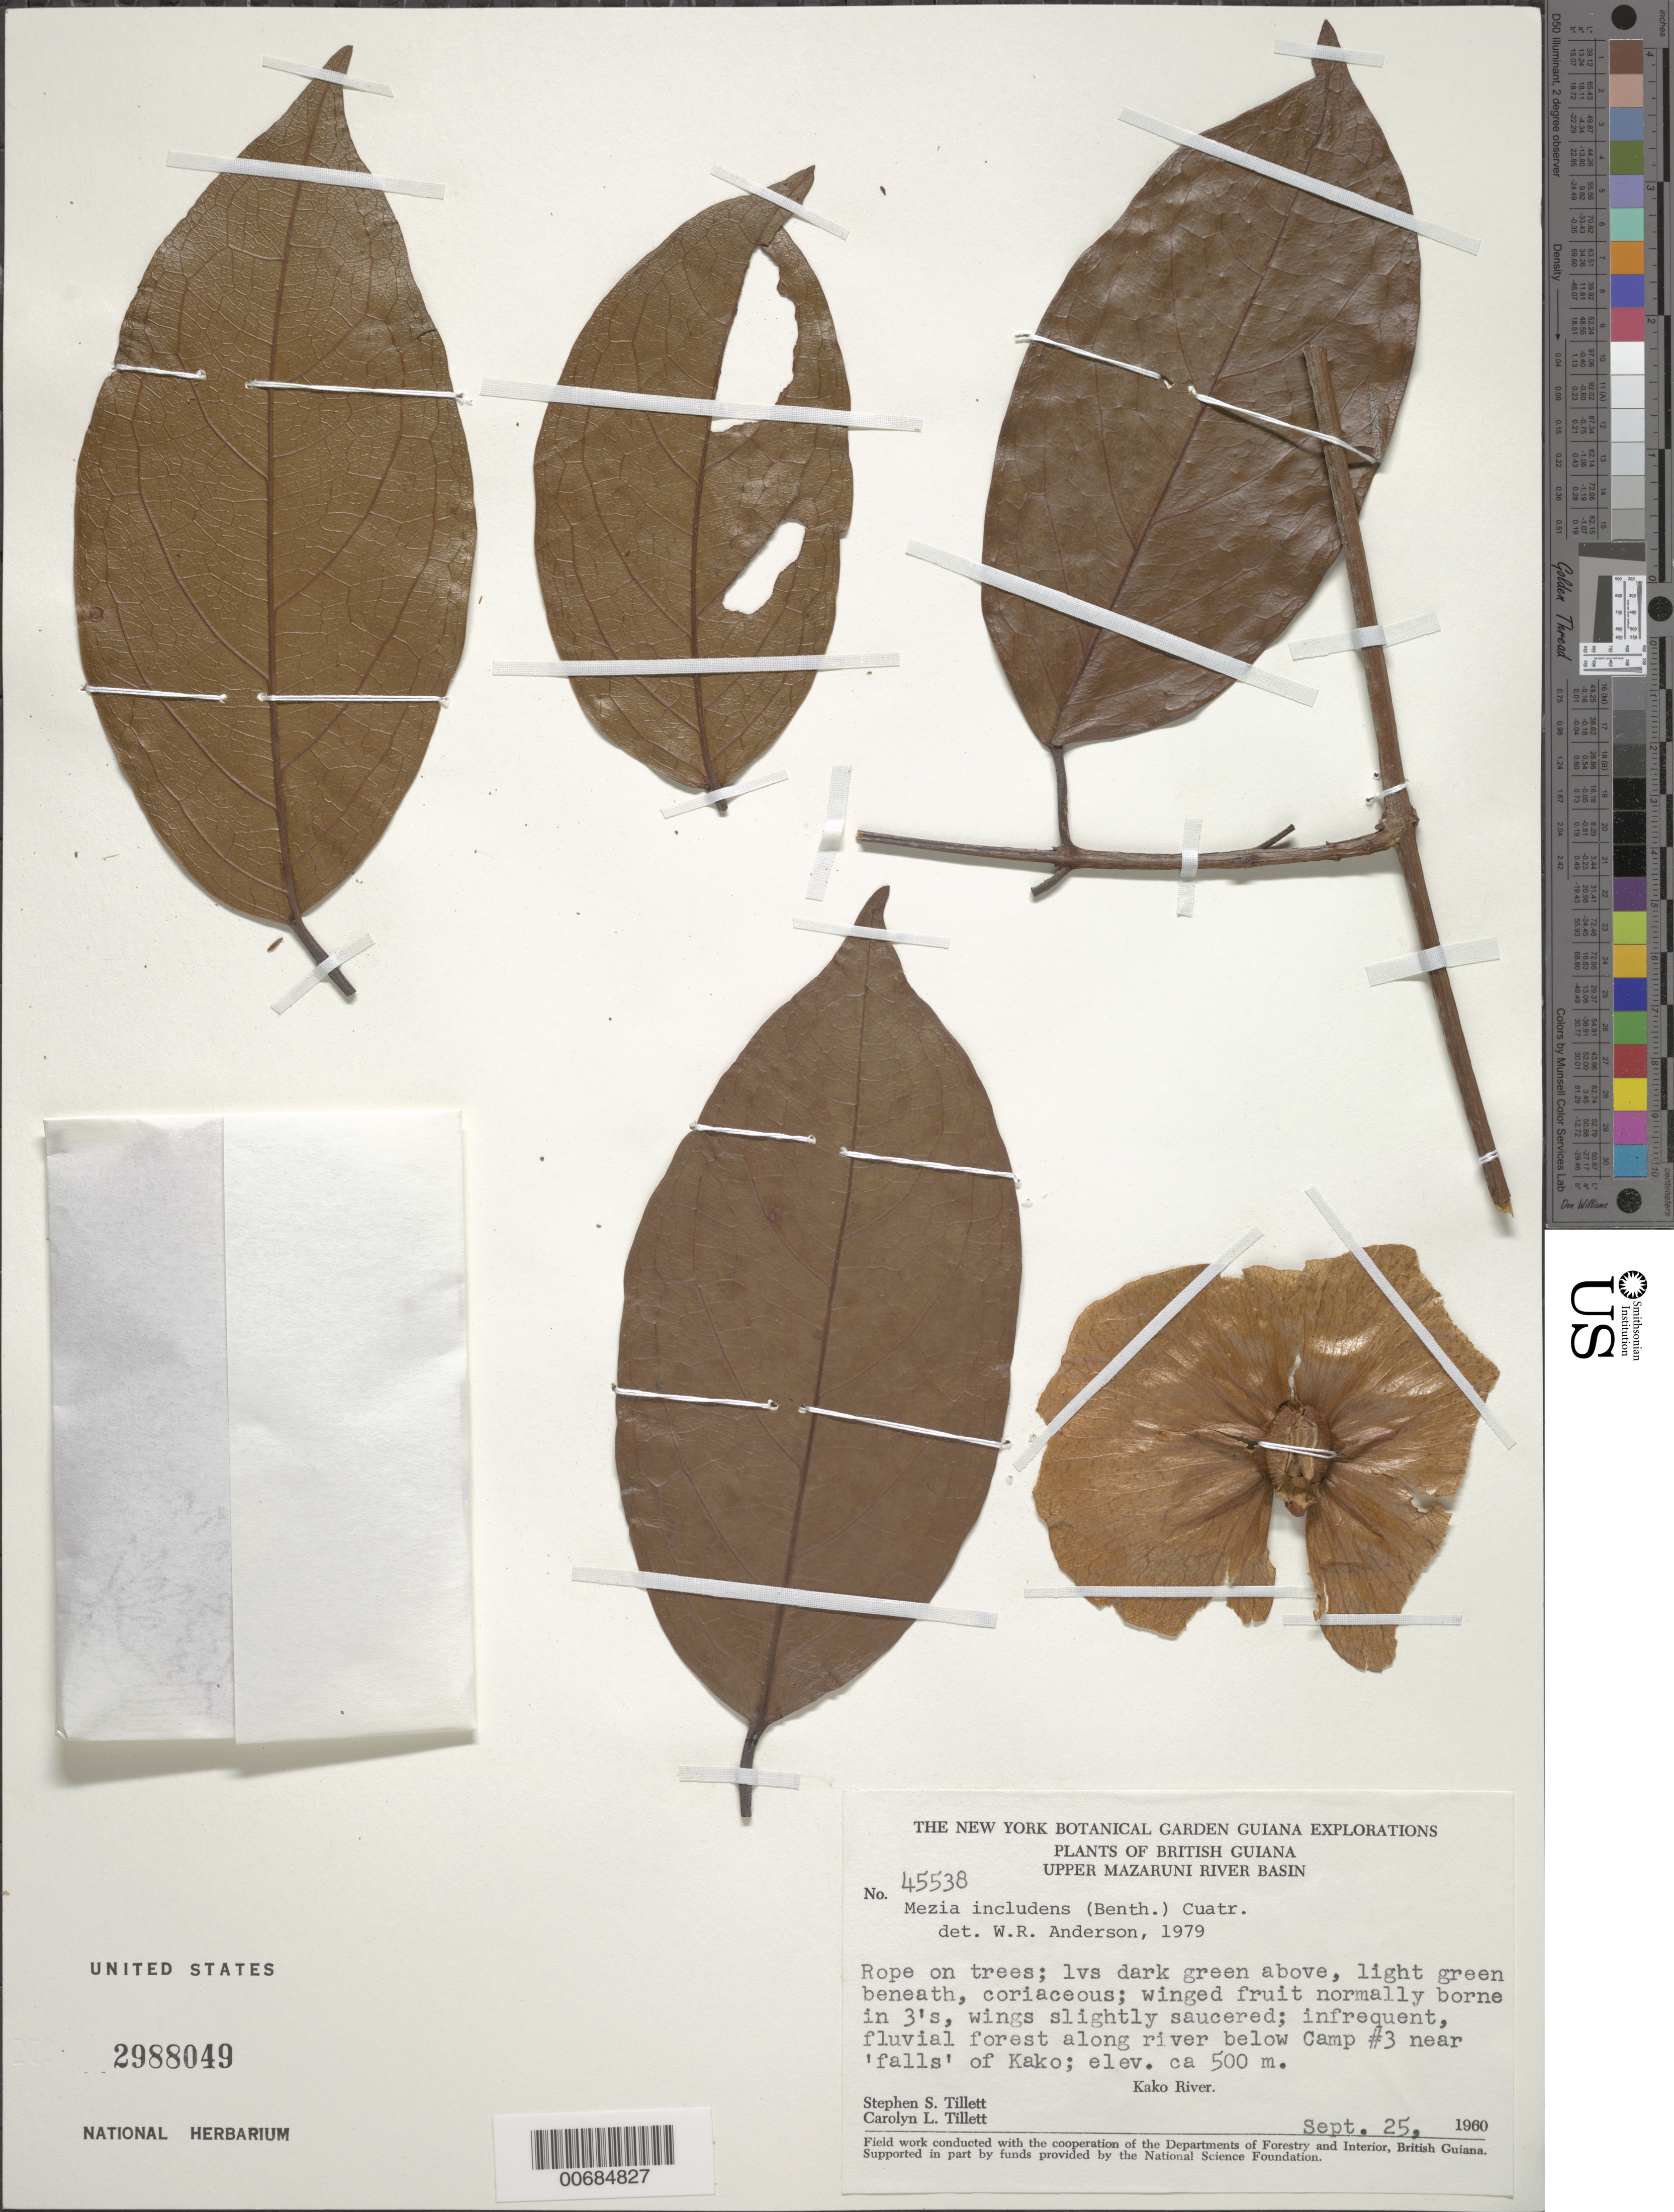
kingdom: Plantae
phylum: Tracheophyta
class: Magnoliopsida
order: Malpighiales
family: Malpighiaceae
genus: Mezia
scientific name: Mezia includens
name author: (Benth.) Cuatrec.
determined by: Anderson, W. R., (MICH), University of Michigan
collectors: S. S. Tillett, C. L. Tillett & R. Boyan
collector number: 45538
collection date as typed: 25-Sep-60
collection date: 1960-09-25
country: Guyana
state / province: Cuyuni-Mazaruni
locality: Camp #3, 1/2 mile below 'falls' of Kako R., S bank, about 10 hours from mouth, Upper Mazaruni R basin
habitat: Fluvial forest along river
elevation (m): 500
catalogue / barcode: US 2988049